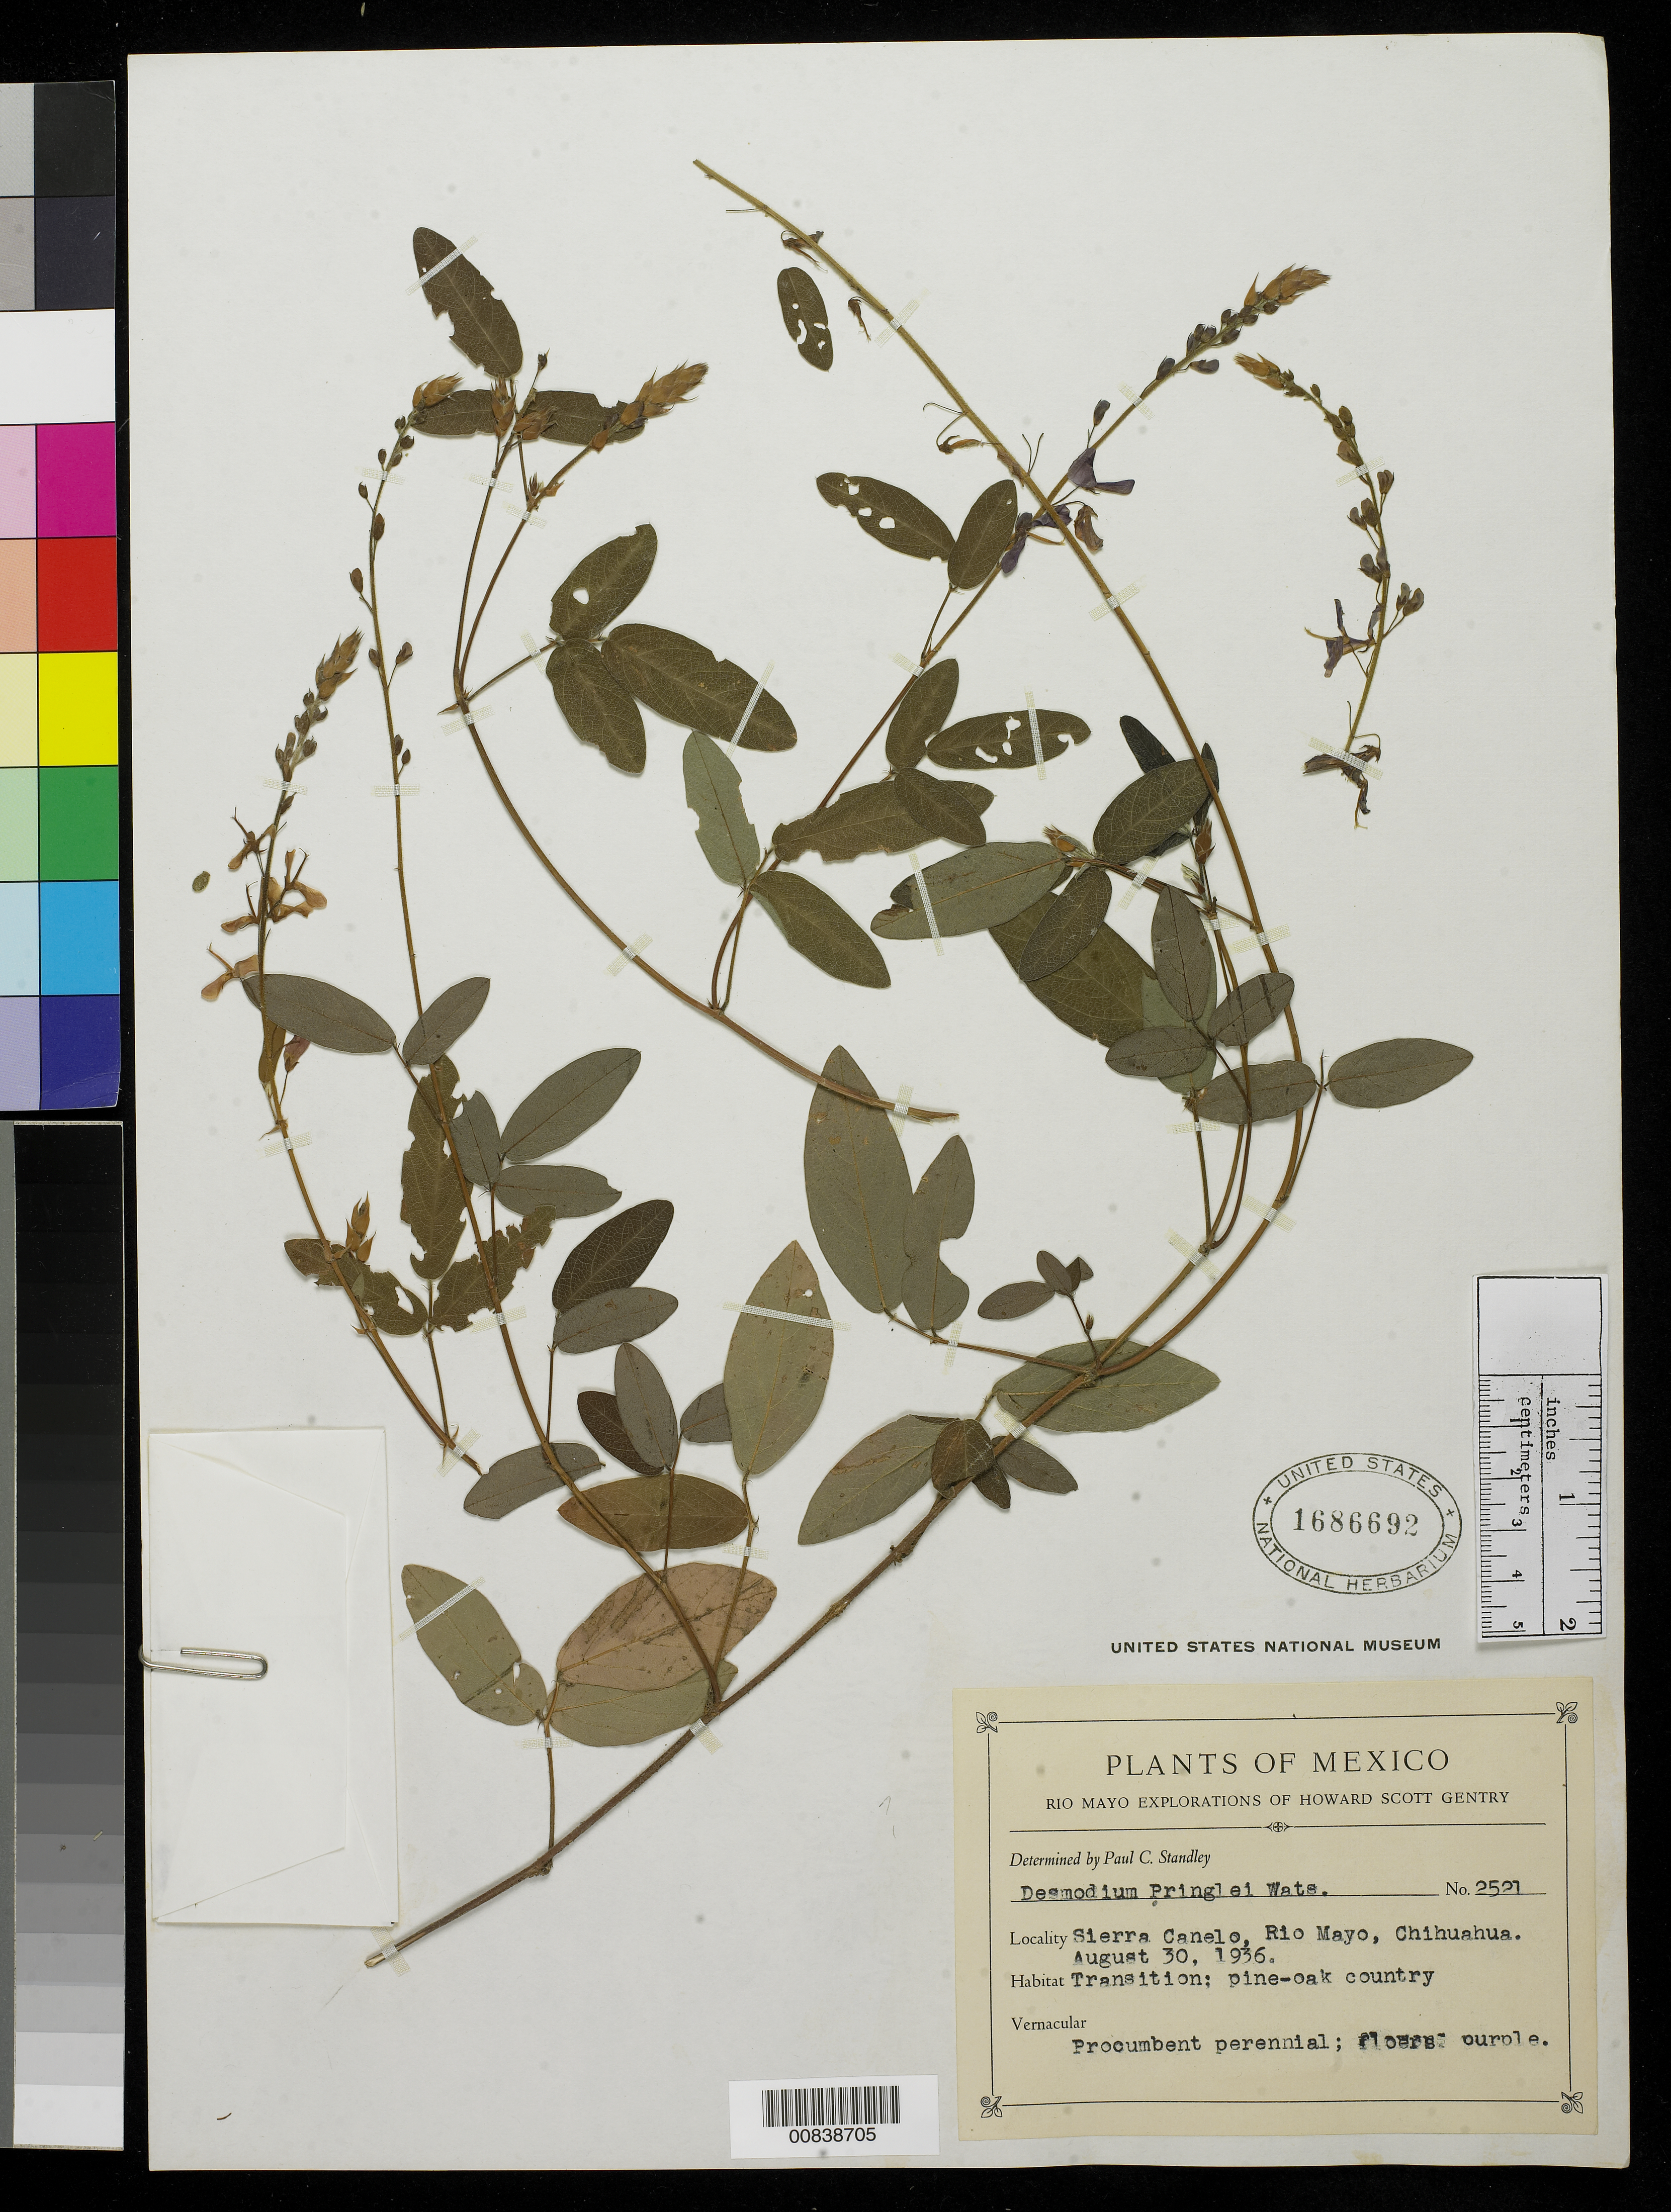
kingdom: Plantae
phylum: Tracheophyta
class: Magnoliopsida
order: Fabales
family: Fabaceae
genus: Desmodium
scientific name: Desmodium pringlei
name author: S. Watson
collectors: H. S. Gentry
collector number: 2521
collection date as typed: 30 Aug 1936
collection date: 1936-08-30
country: Mexico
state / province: Chihuahua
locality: Sierra Canelo, Río Mayo, Chihuahua.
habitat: Transition; pine-oak country.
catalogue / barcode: US 1686692